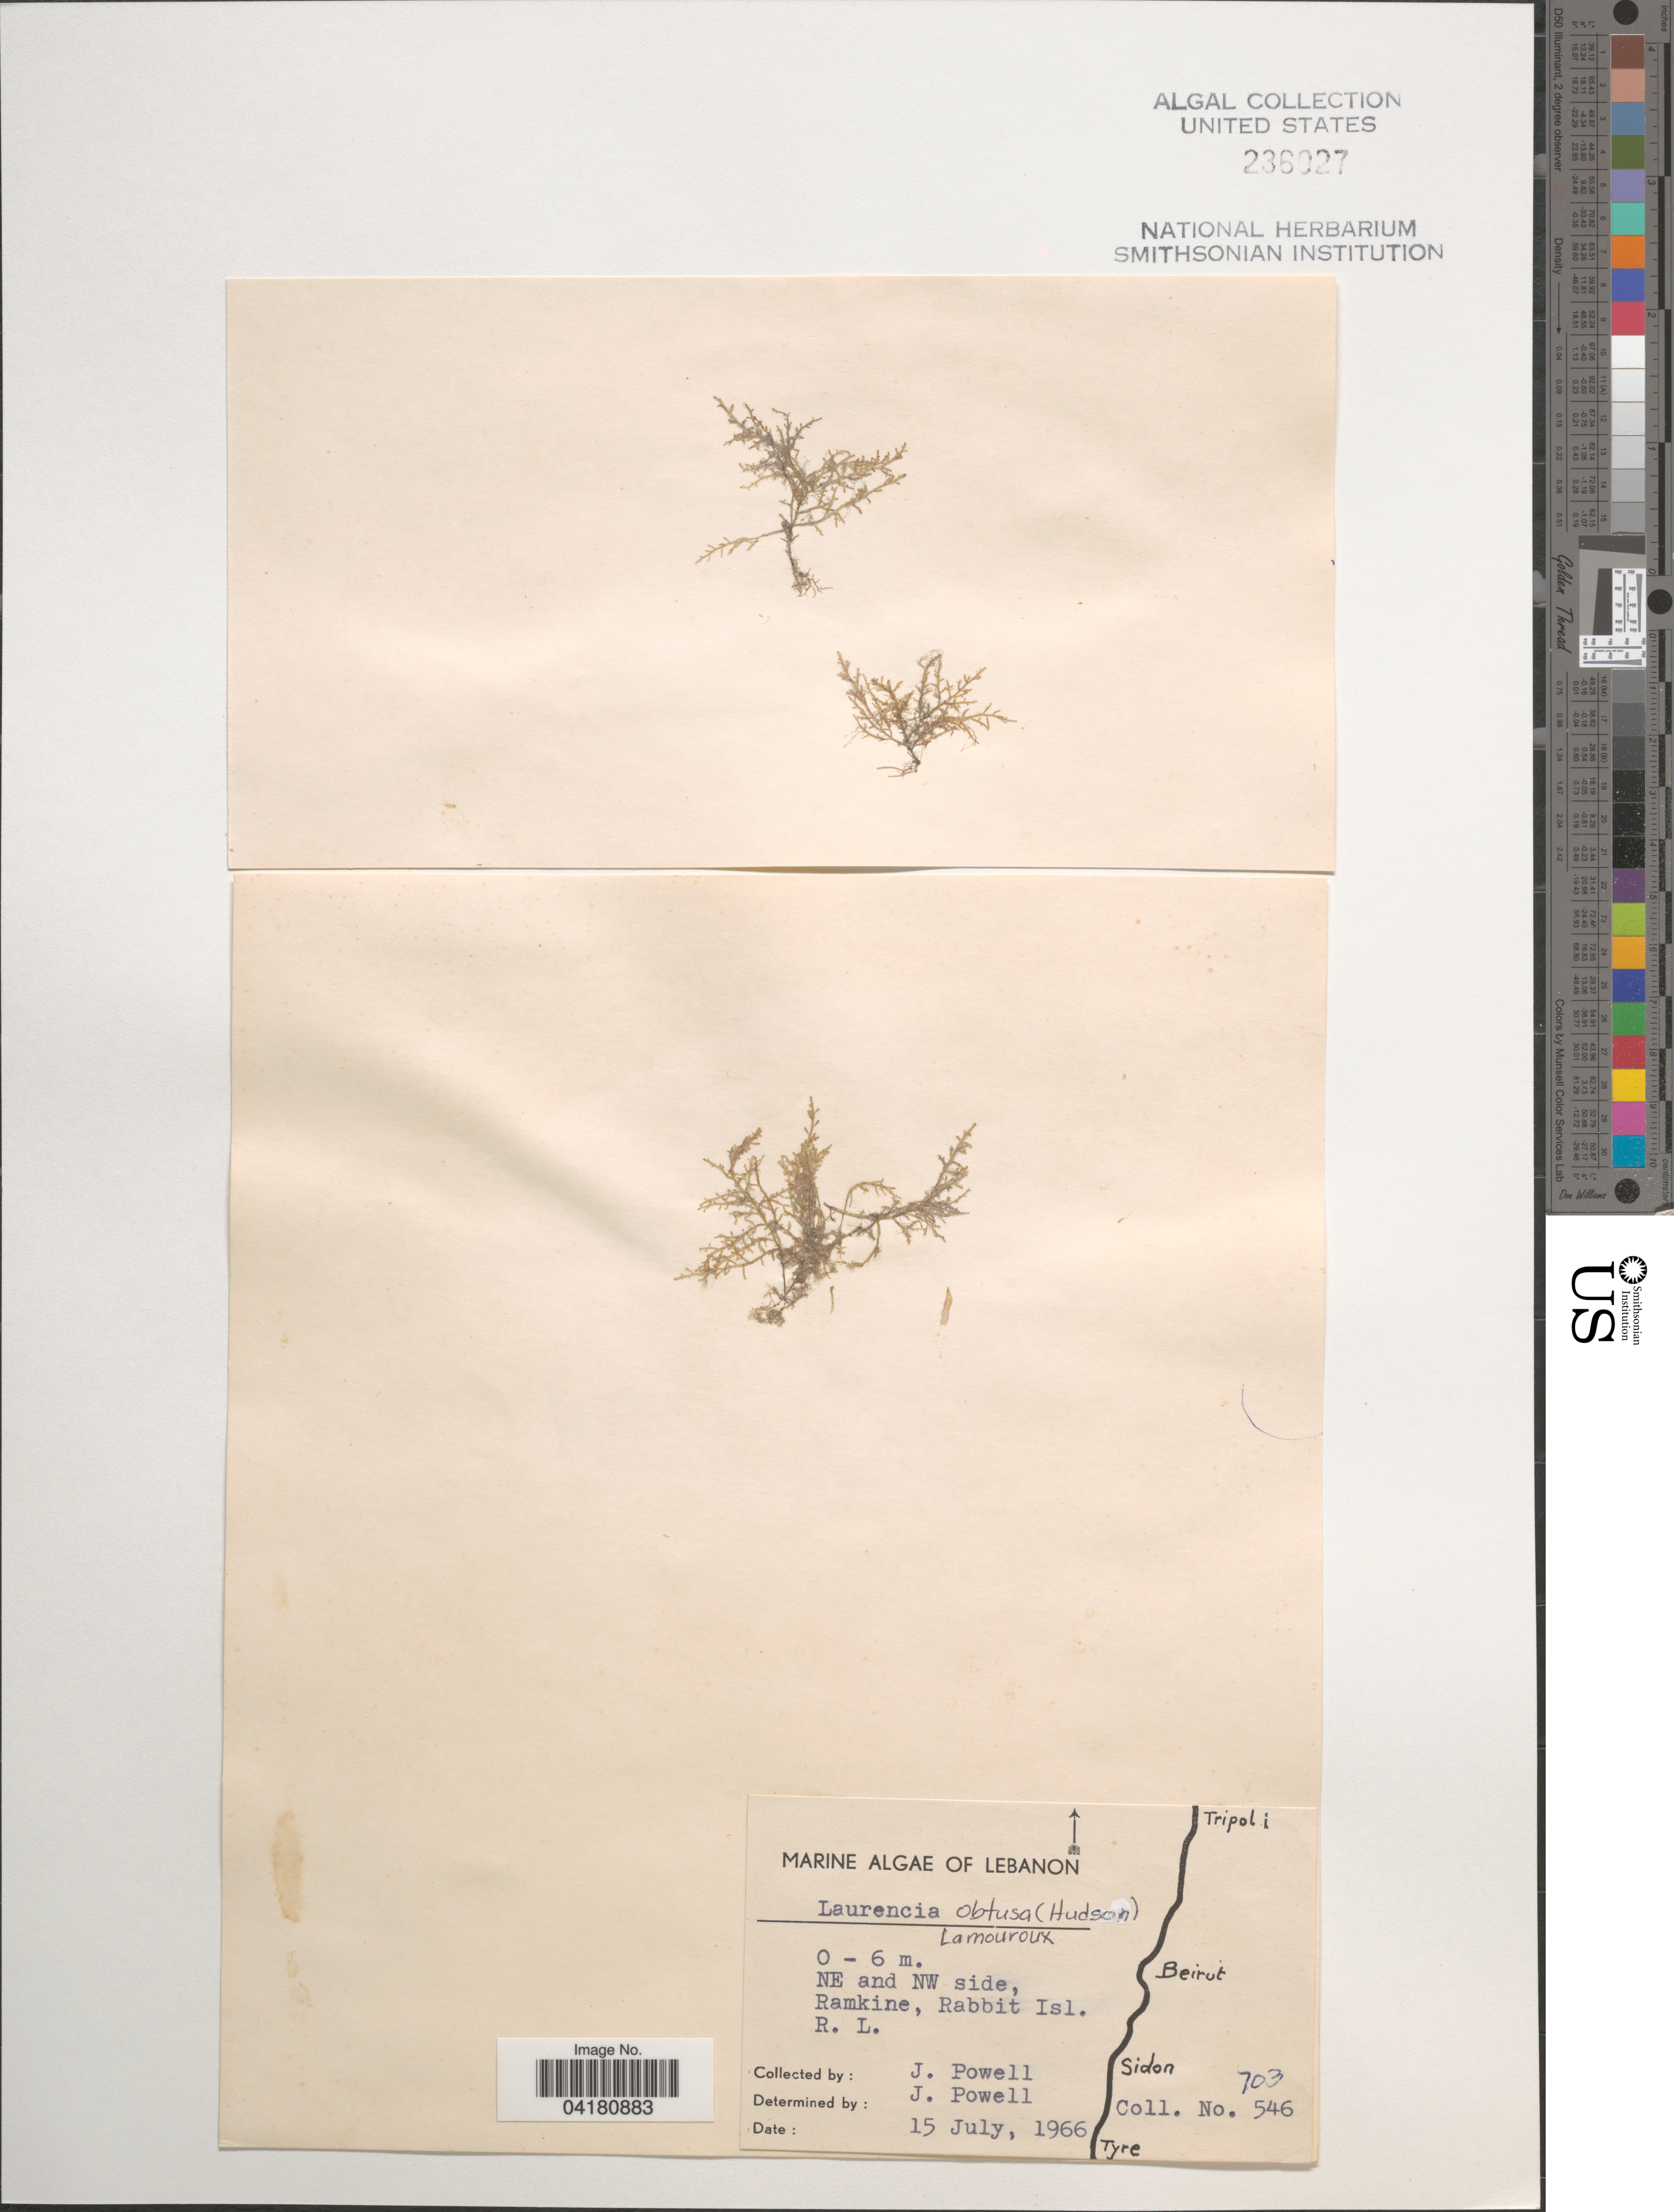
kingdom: Plantae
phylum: Rhodophyta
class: Florideophyceae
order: Ceramiales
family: Rhodomelaceae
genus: Laurencia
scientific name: Laurencia obtusa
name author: (Huds.) J.V.Lamouroux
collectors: J. Powell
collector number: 546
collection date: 1966-07-15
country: Lebanon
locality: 0-6 m. NE and NW side, Ramkine, Rabbit Isl. R. L.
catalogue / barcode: US 236027